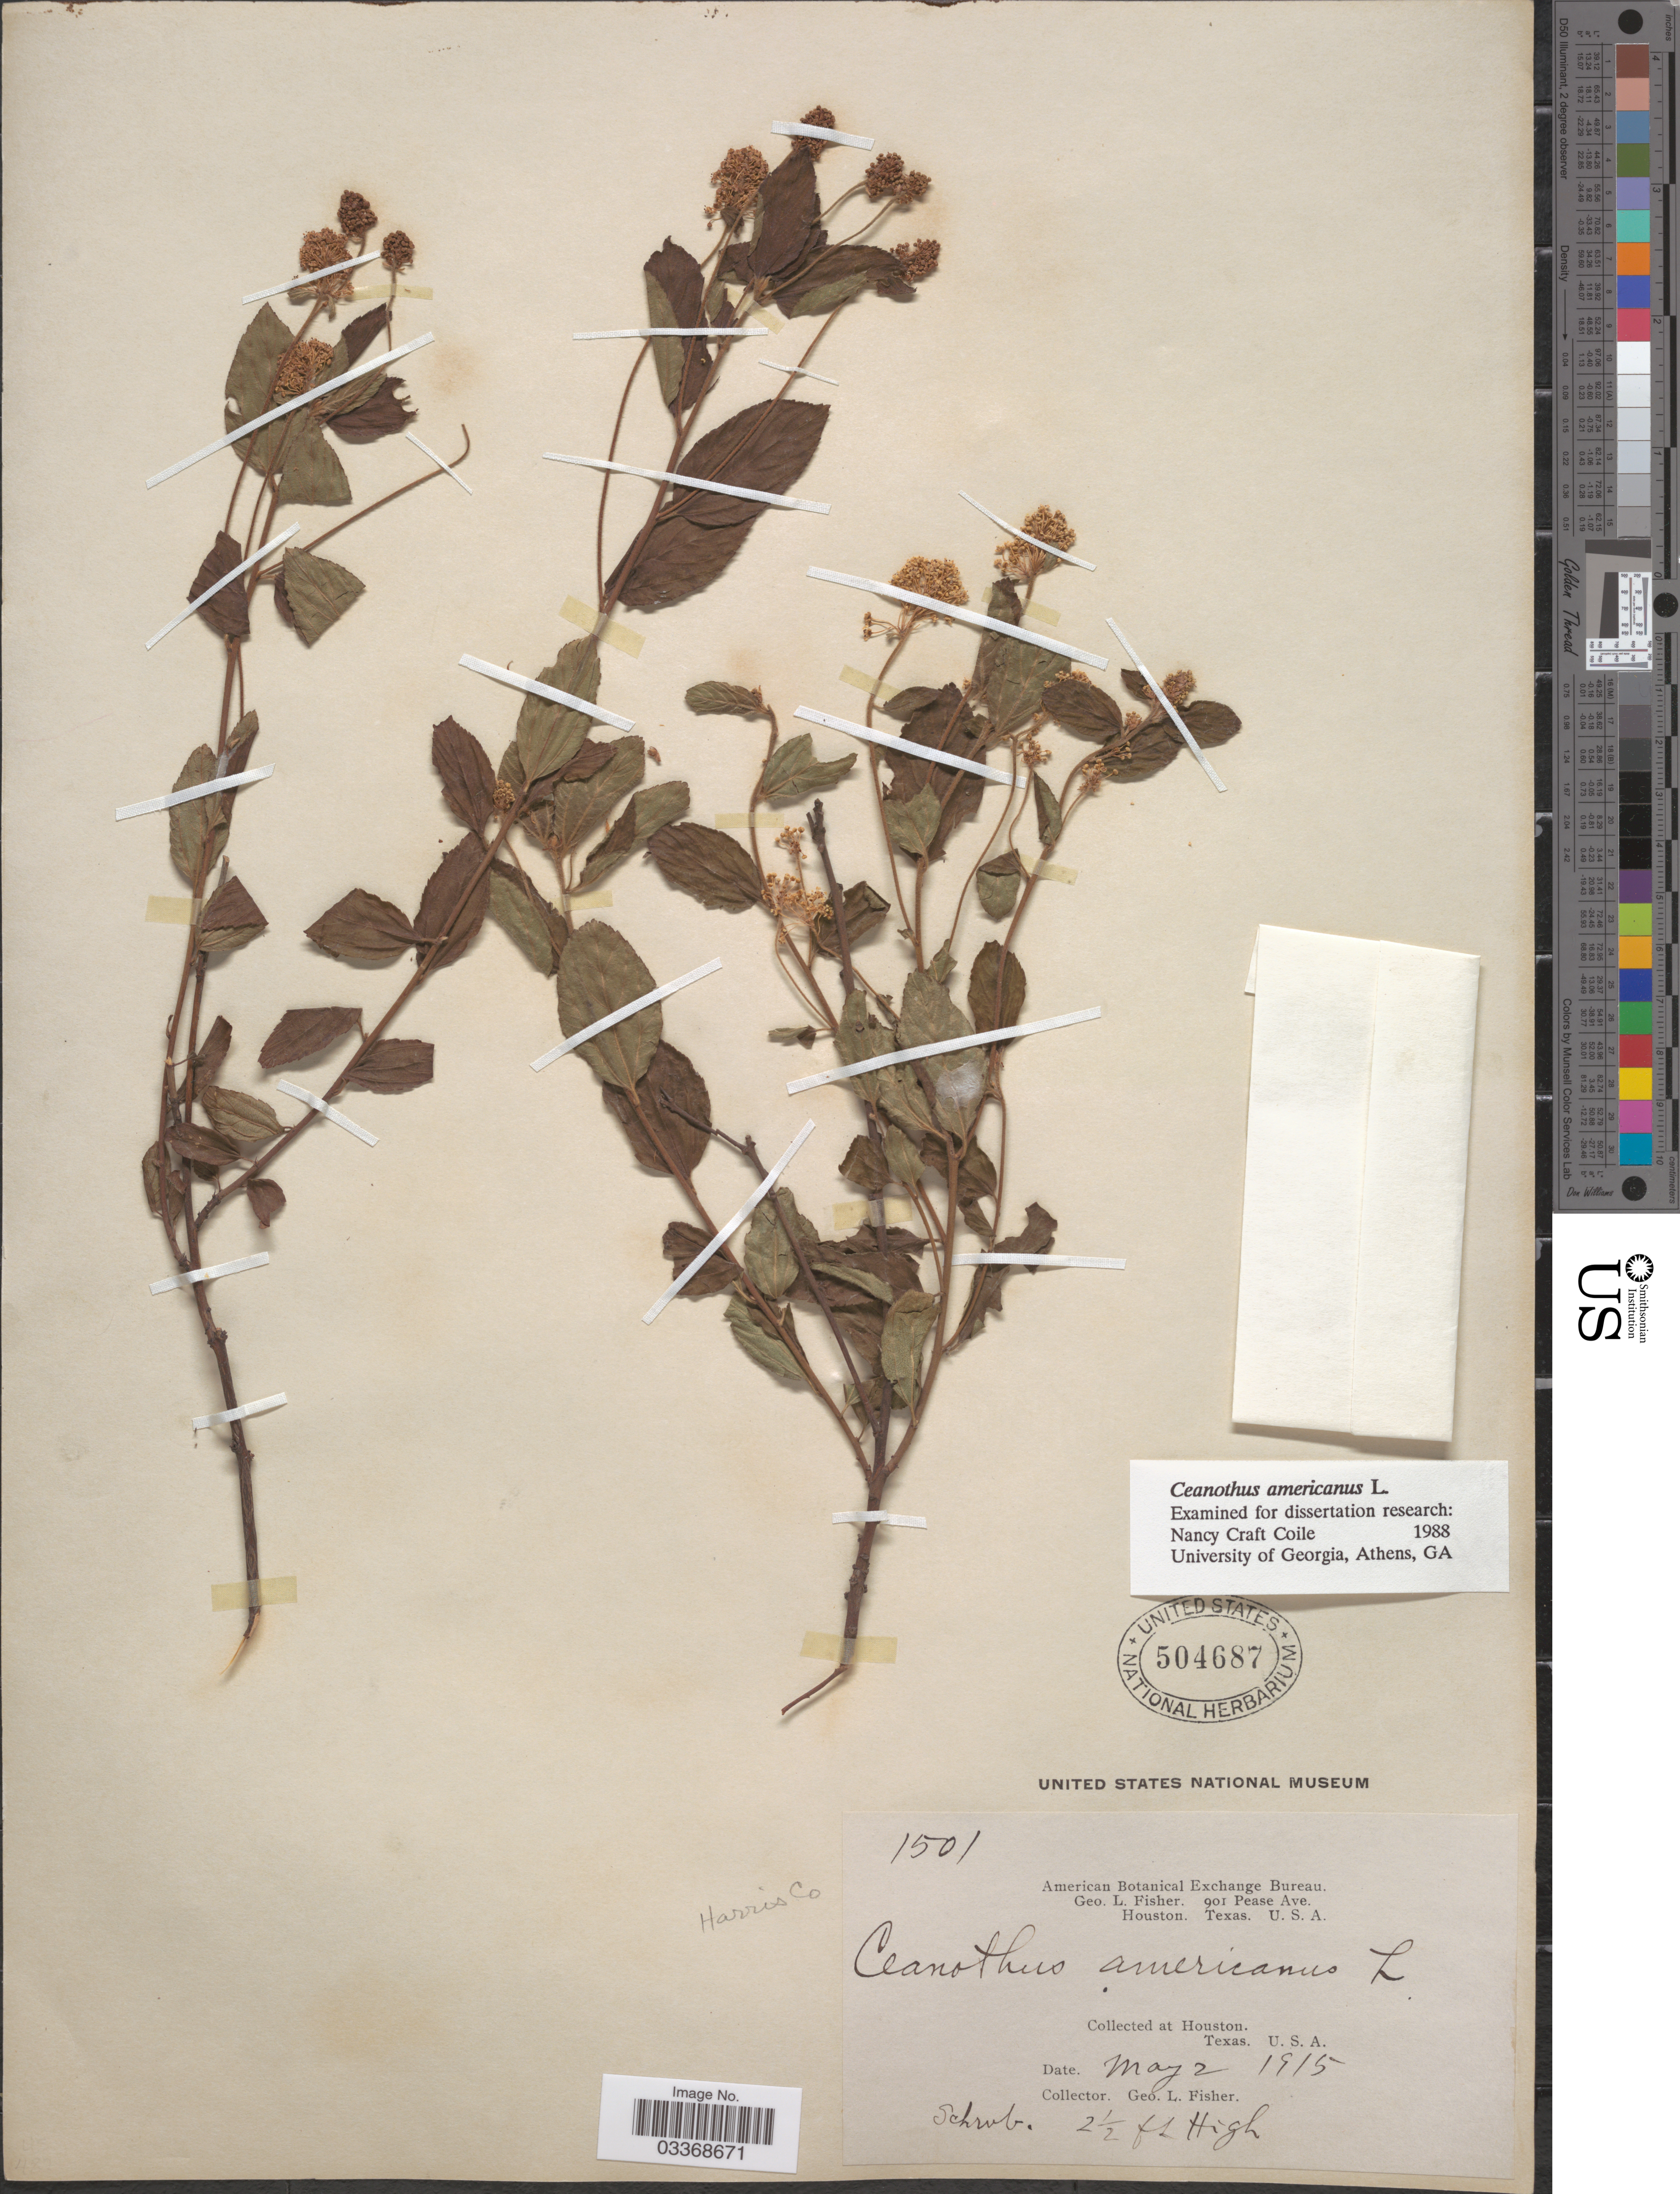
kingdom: Plantae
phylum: Tracheophyta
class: Magnoliopsida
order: Rosales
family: Rhamnaceae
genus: Ceanothus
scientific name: Ceanothus americanus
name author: L.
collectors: G. L. Fisher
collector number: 1501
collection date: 1915-05-02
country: United States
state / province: Texas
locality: Houston. Harris Co.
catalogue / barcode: US 504687